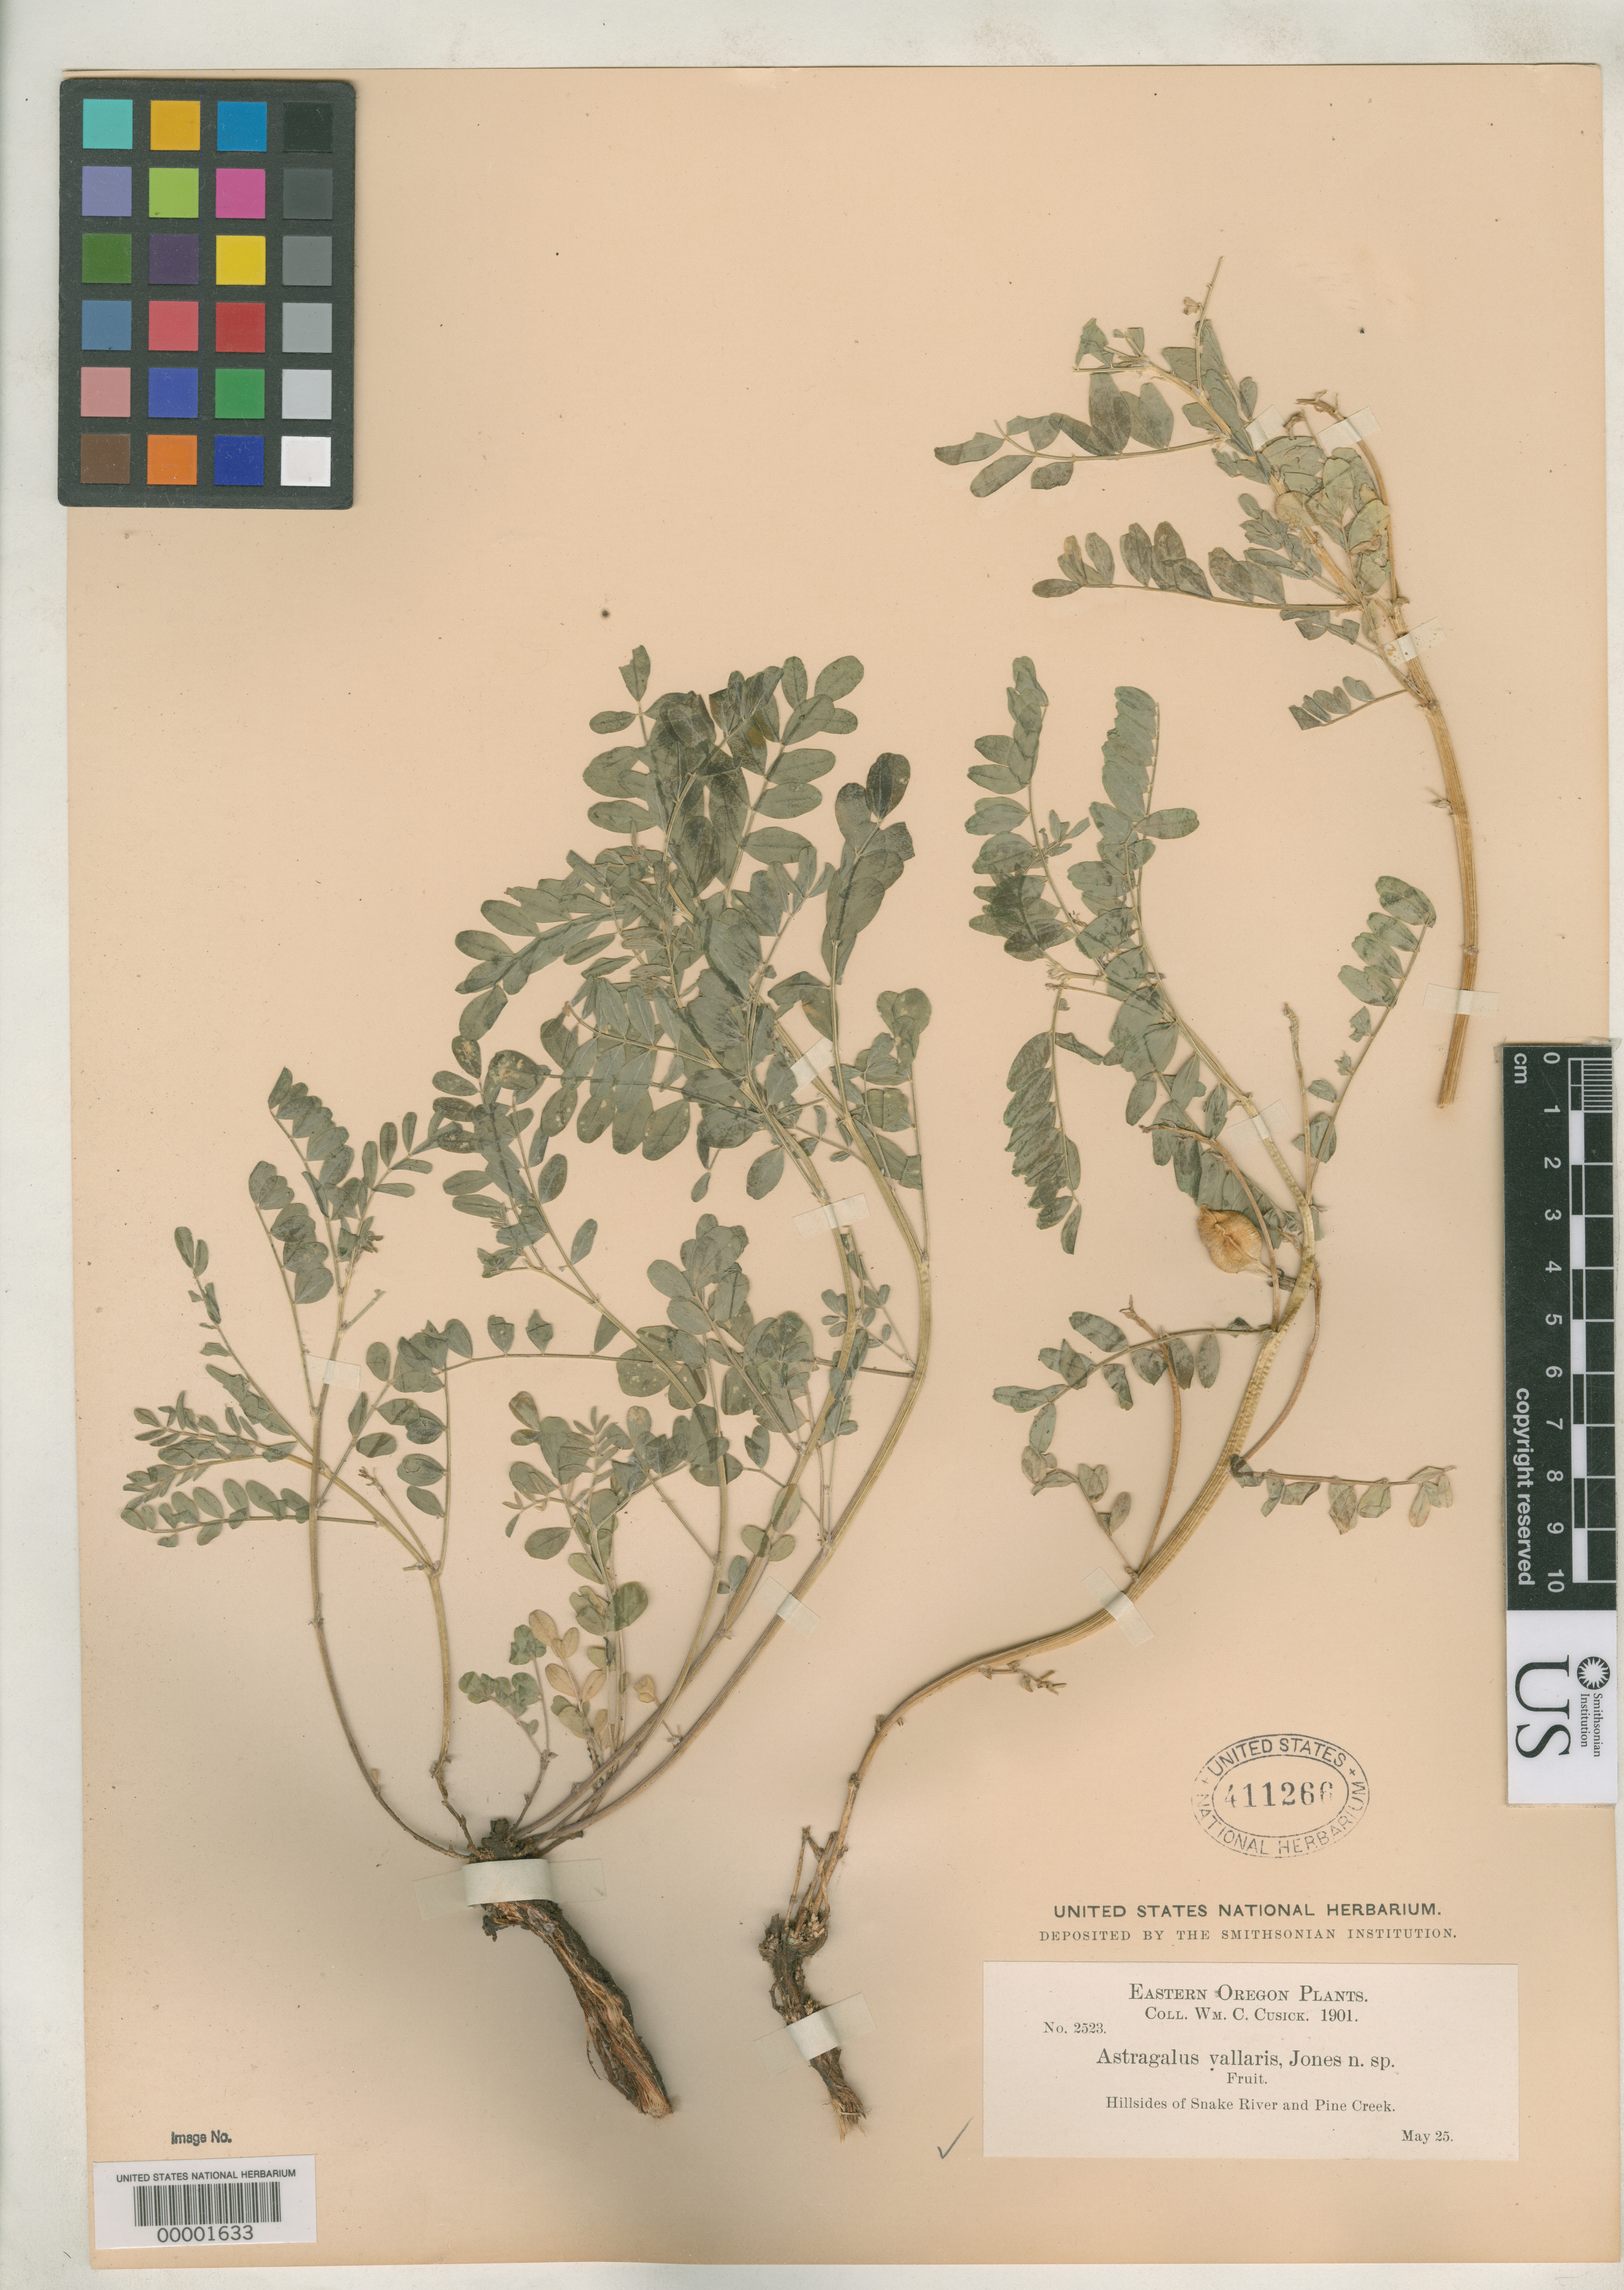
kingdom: Plantae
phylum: Tracheophyta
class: Magnoliopsida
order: Fabales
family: Fabaceae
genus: Astragalus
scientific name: Astragalus vallaris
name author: M.E. Jones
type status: Type Collection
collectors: W. C. Cusick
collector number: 2523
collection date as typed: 25 May 1901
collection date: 1901-05-25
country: United States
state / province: Oregon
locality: Hillsides of Snake River & Pine Creek.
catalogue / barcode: US 411266